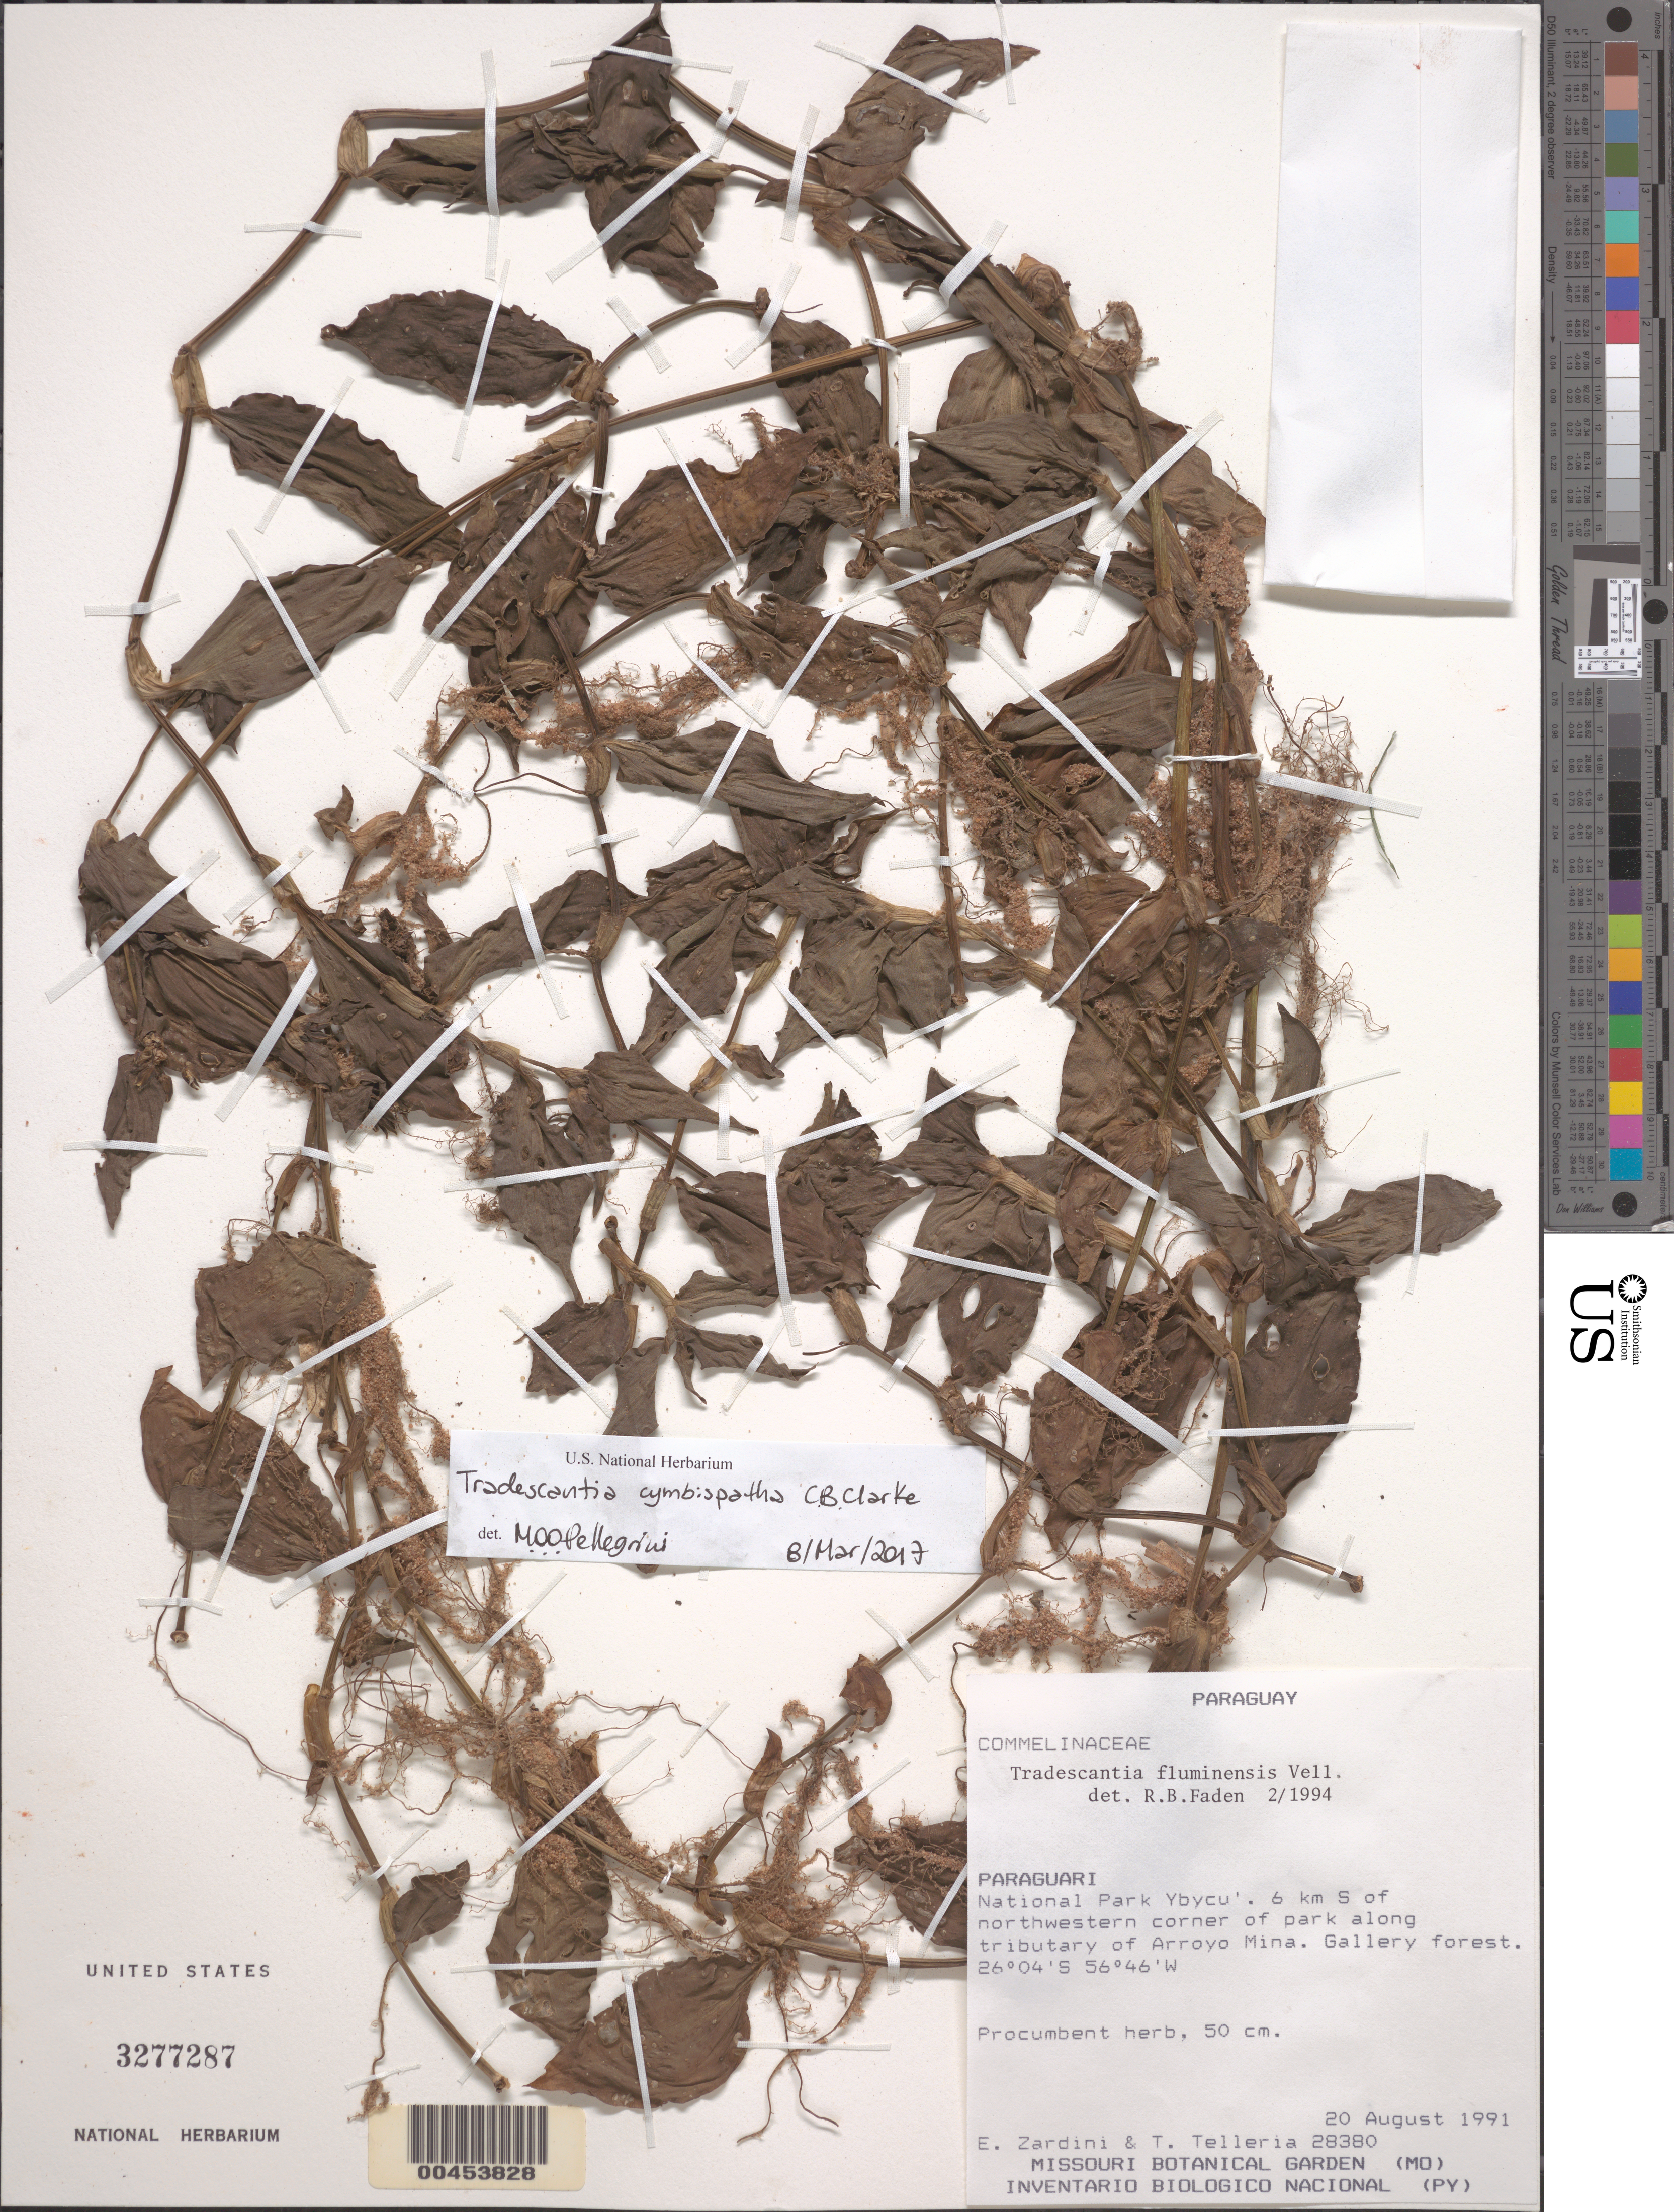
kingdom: Plantae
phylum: Tracheophyta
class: Liliopsida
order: Commelinales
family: Commelinaceae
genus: Tradescantia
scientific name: Tradescantia cymbispatha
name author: C.B. Clarke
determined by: Pellegrini, M. O. de Oliveira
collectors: E. M. Zardini & T. Telleria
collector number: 28380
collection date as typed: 20 Aug 1991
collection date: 1991-08-20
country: Paraguay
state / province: Paraguarí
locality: Ybycu national park, along arroyo mina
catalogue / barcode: US 3277287